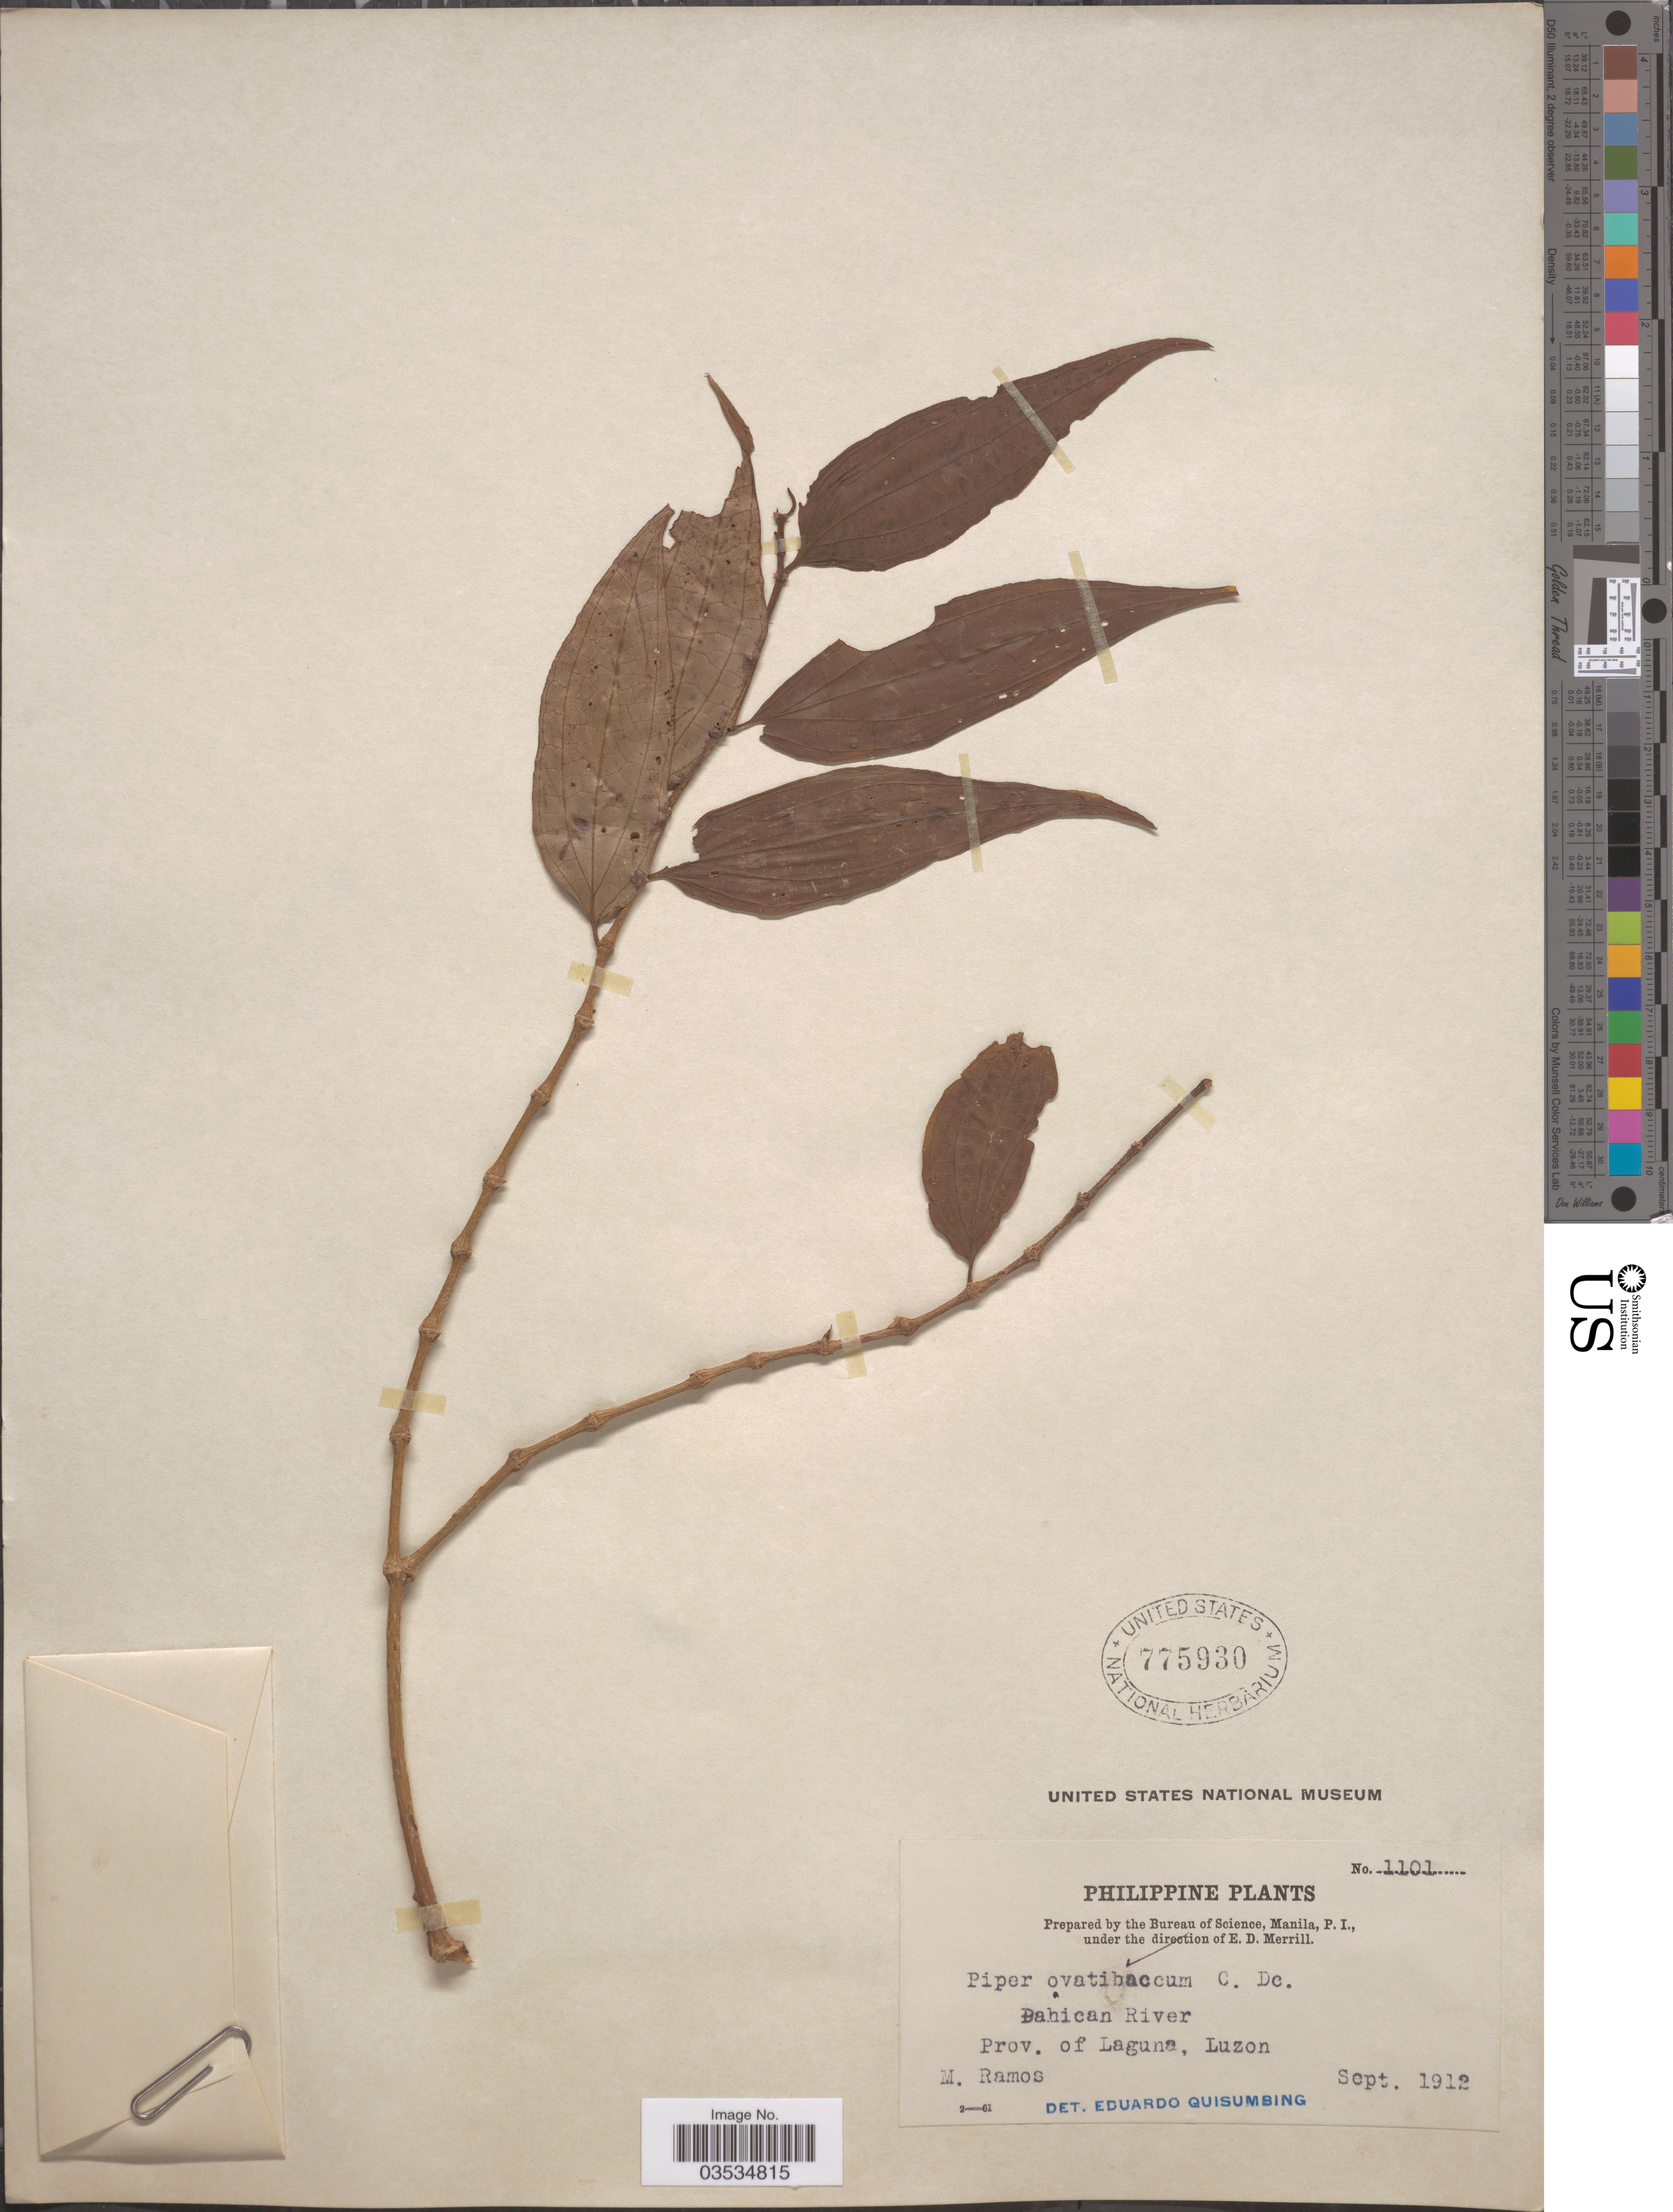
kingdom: Plantae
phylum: Tracheophyta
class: Magnoliopsida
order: Piperales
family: Piperaceae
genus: Piper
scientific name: Piper ovatibaccum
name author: C. DC. in Elmer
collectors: M. Ramos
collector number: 1101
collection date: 1912-09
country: Philippines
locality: Dahican River. Prov. of Laguna. Luzon.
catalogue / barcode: US 775930